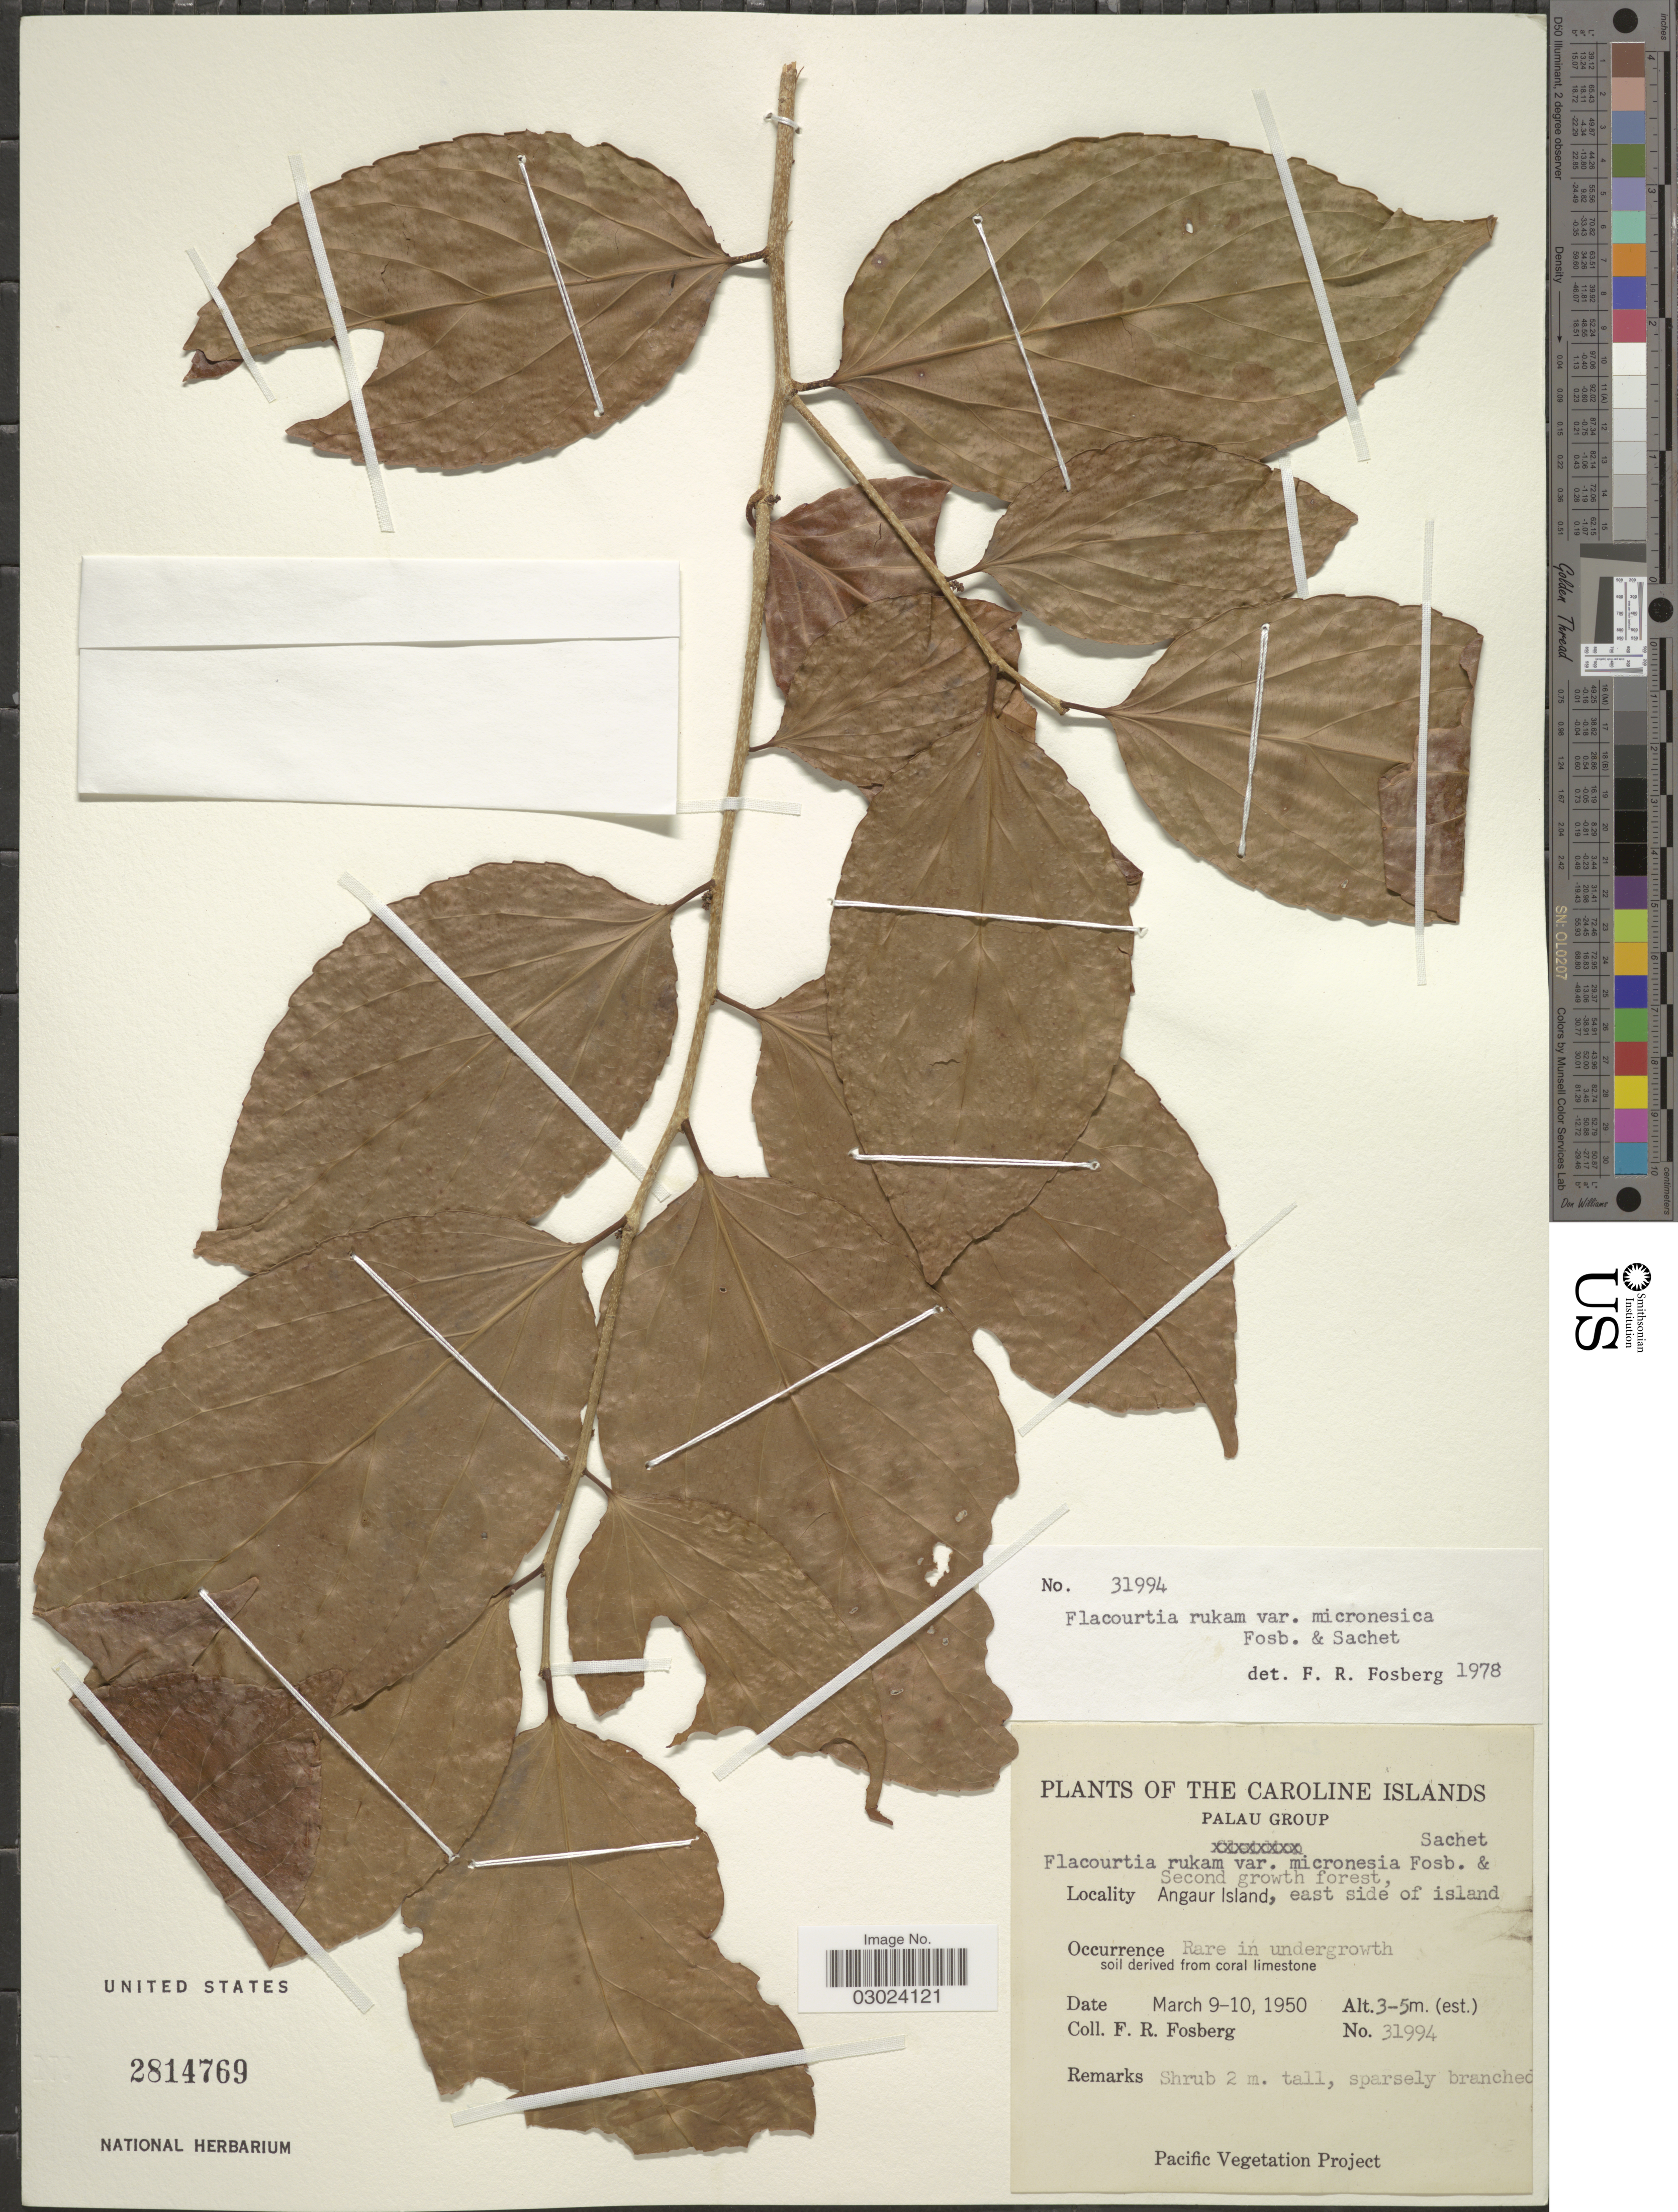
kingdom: Plantae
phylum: Tracheophyta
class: Magnoliopsida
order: Malpighiales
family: Salicaceae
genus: Flacourtia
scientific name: Flacourtia rukam var. micronesica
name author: Fosberg & Sachet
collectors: F. R. Fosberg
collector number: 31994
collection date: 1950-03-09/1950-03-10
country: Palau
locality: The Caroline Islands. Palau Group. Angaur Island, east side of island.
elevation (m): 3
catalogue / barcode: US 2814769